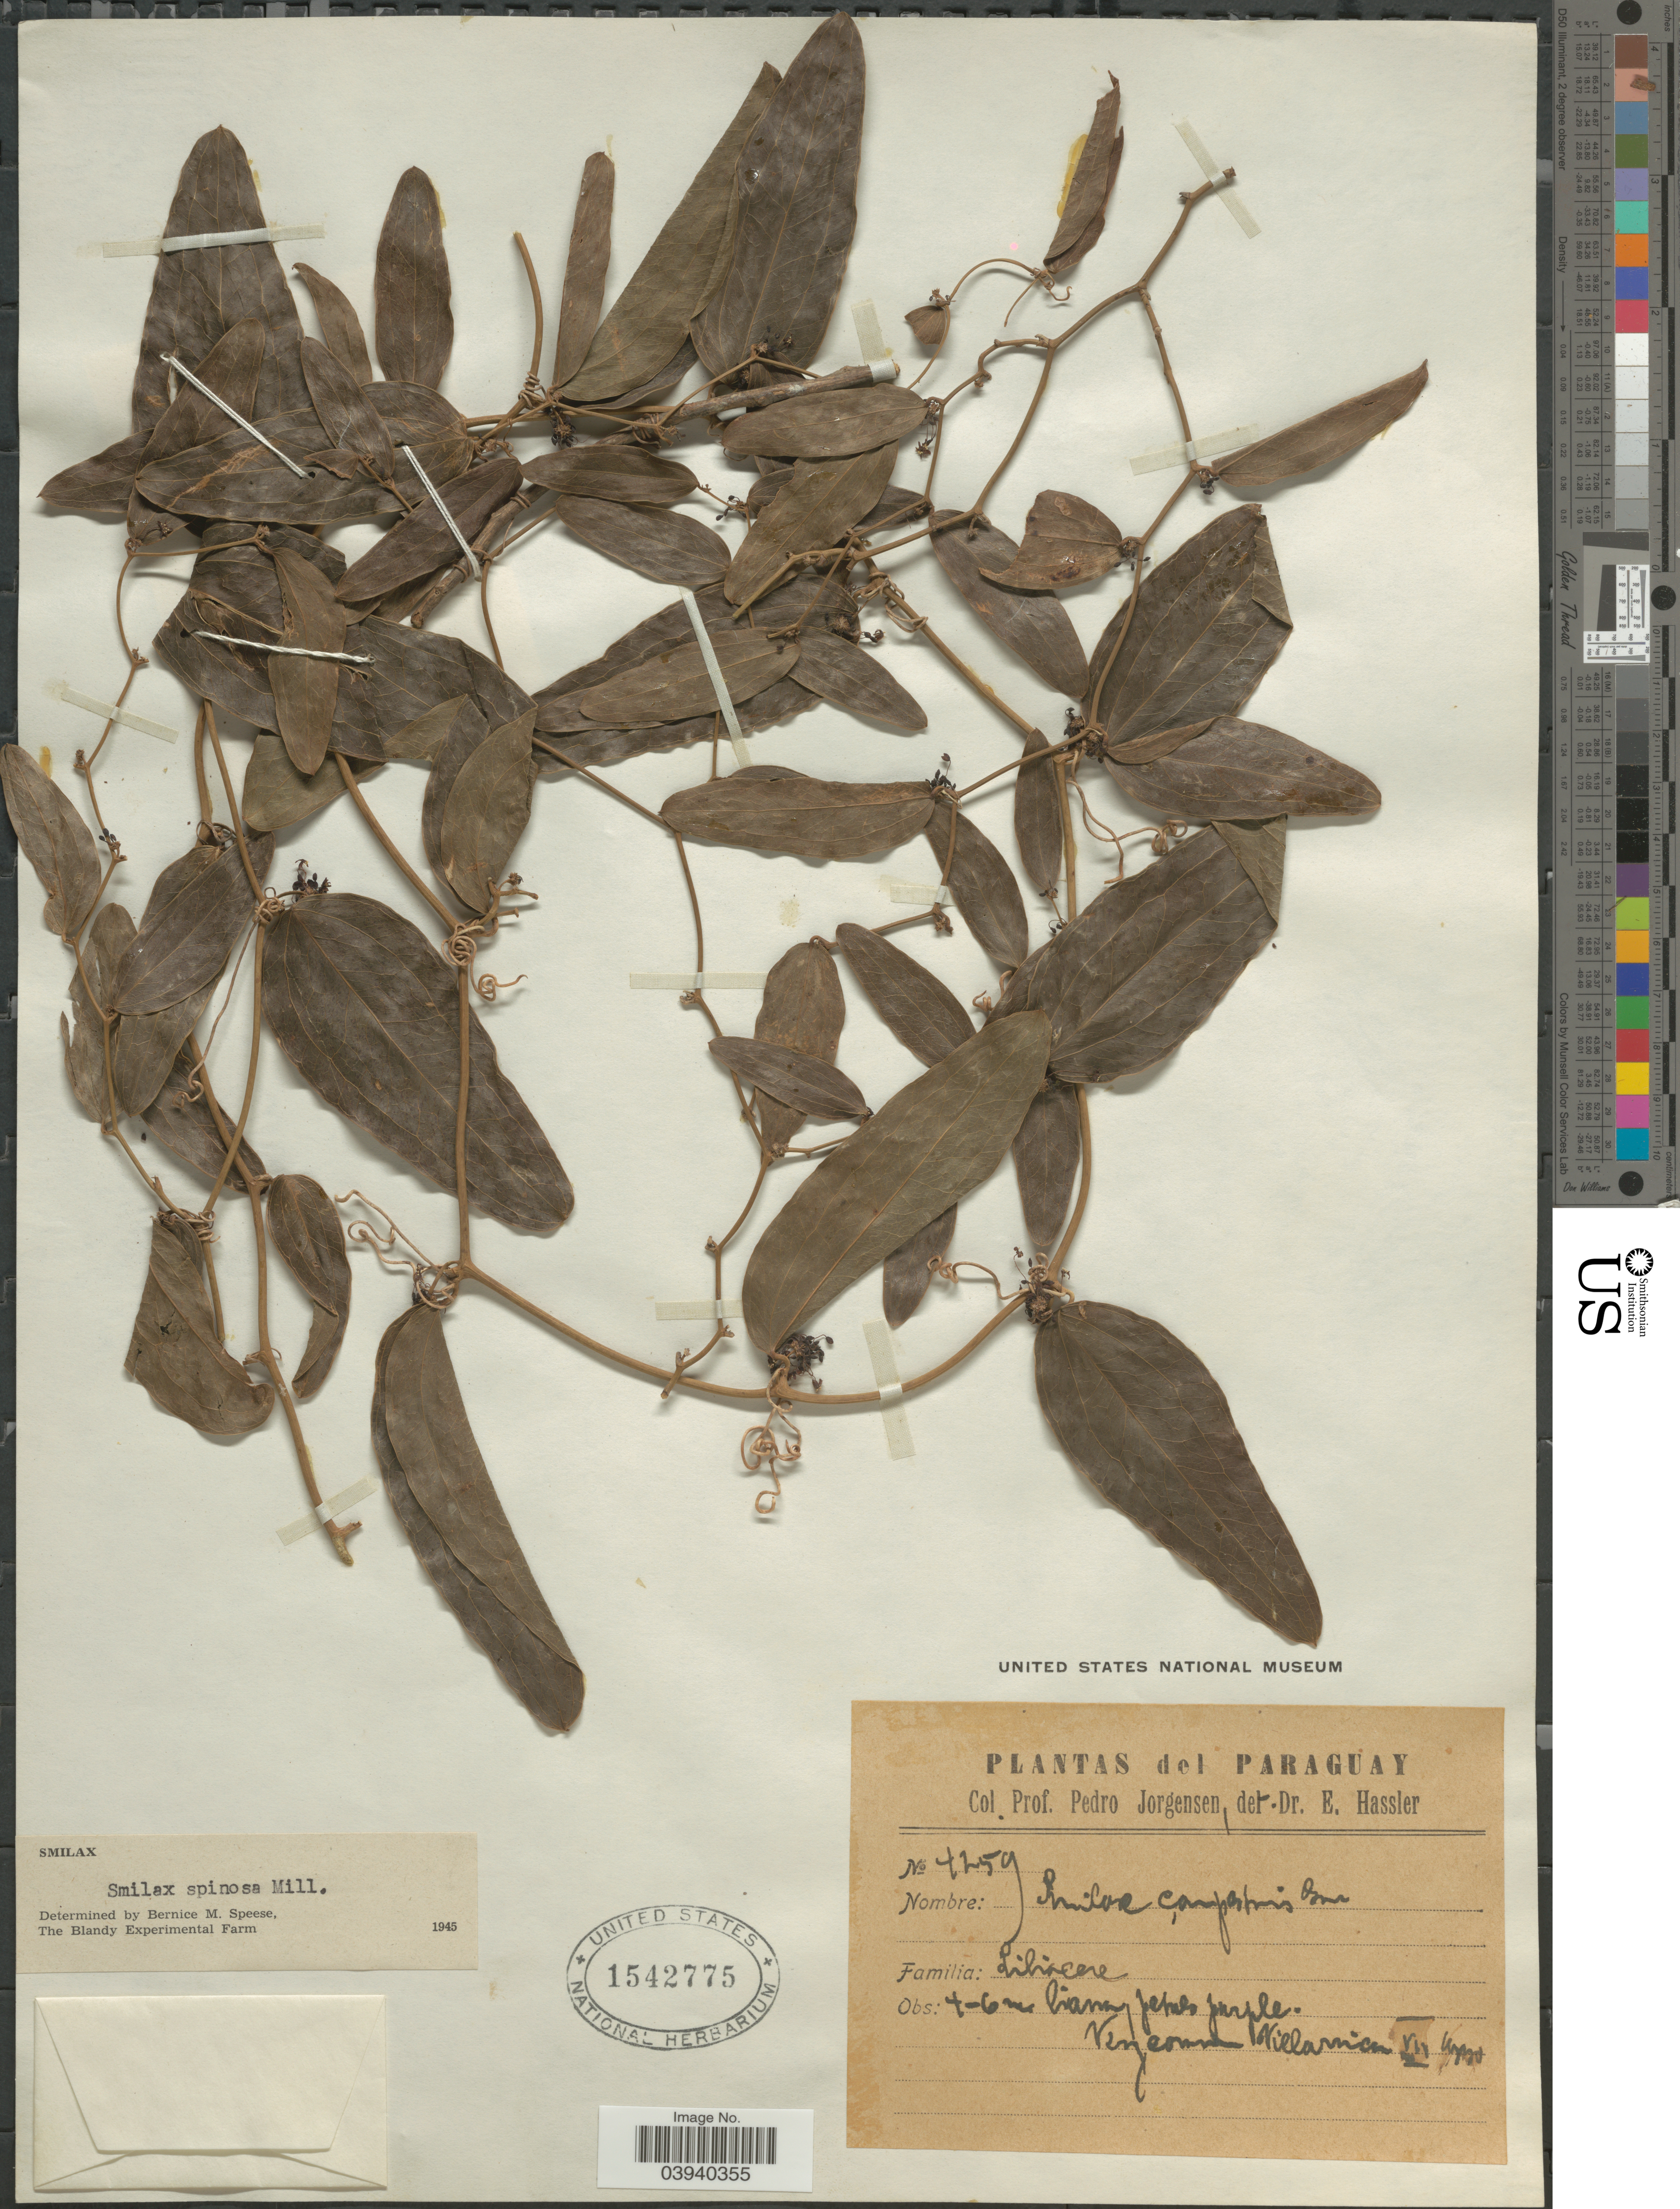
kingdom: Plantae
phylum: Tracheophyta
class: Liliopsida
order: Liliales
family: Smilacaceae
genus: Smilax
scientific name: Smilax spinosa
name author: Mill.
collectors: P. Jörgensen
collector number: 4259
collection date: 1990-07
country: Paraguay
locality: Very comun Villarrica.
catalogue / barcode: US 1542775